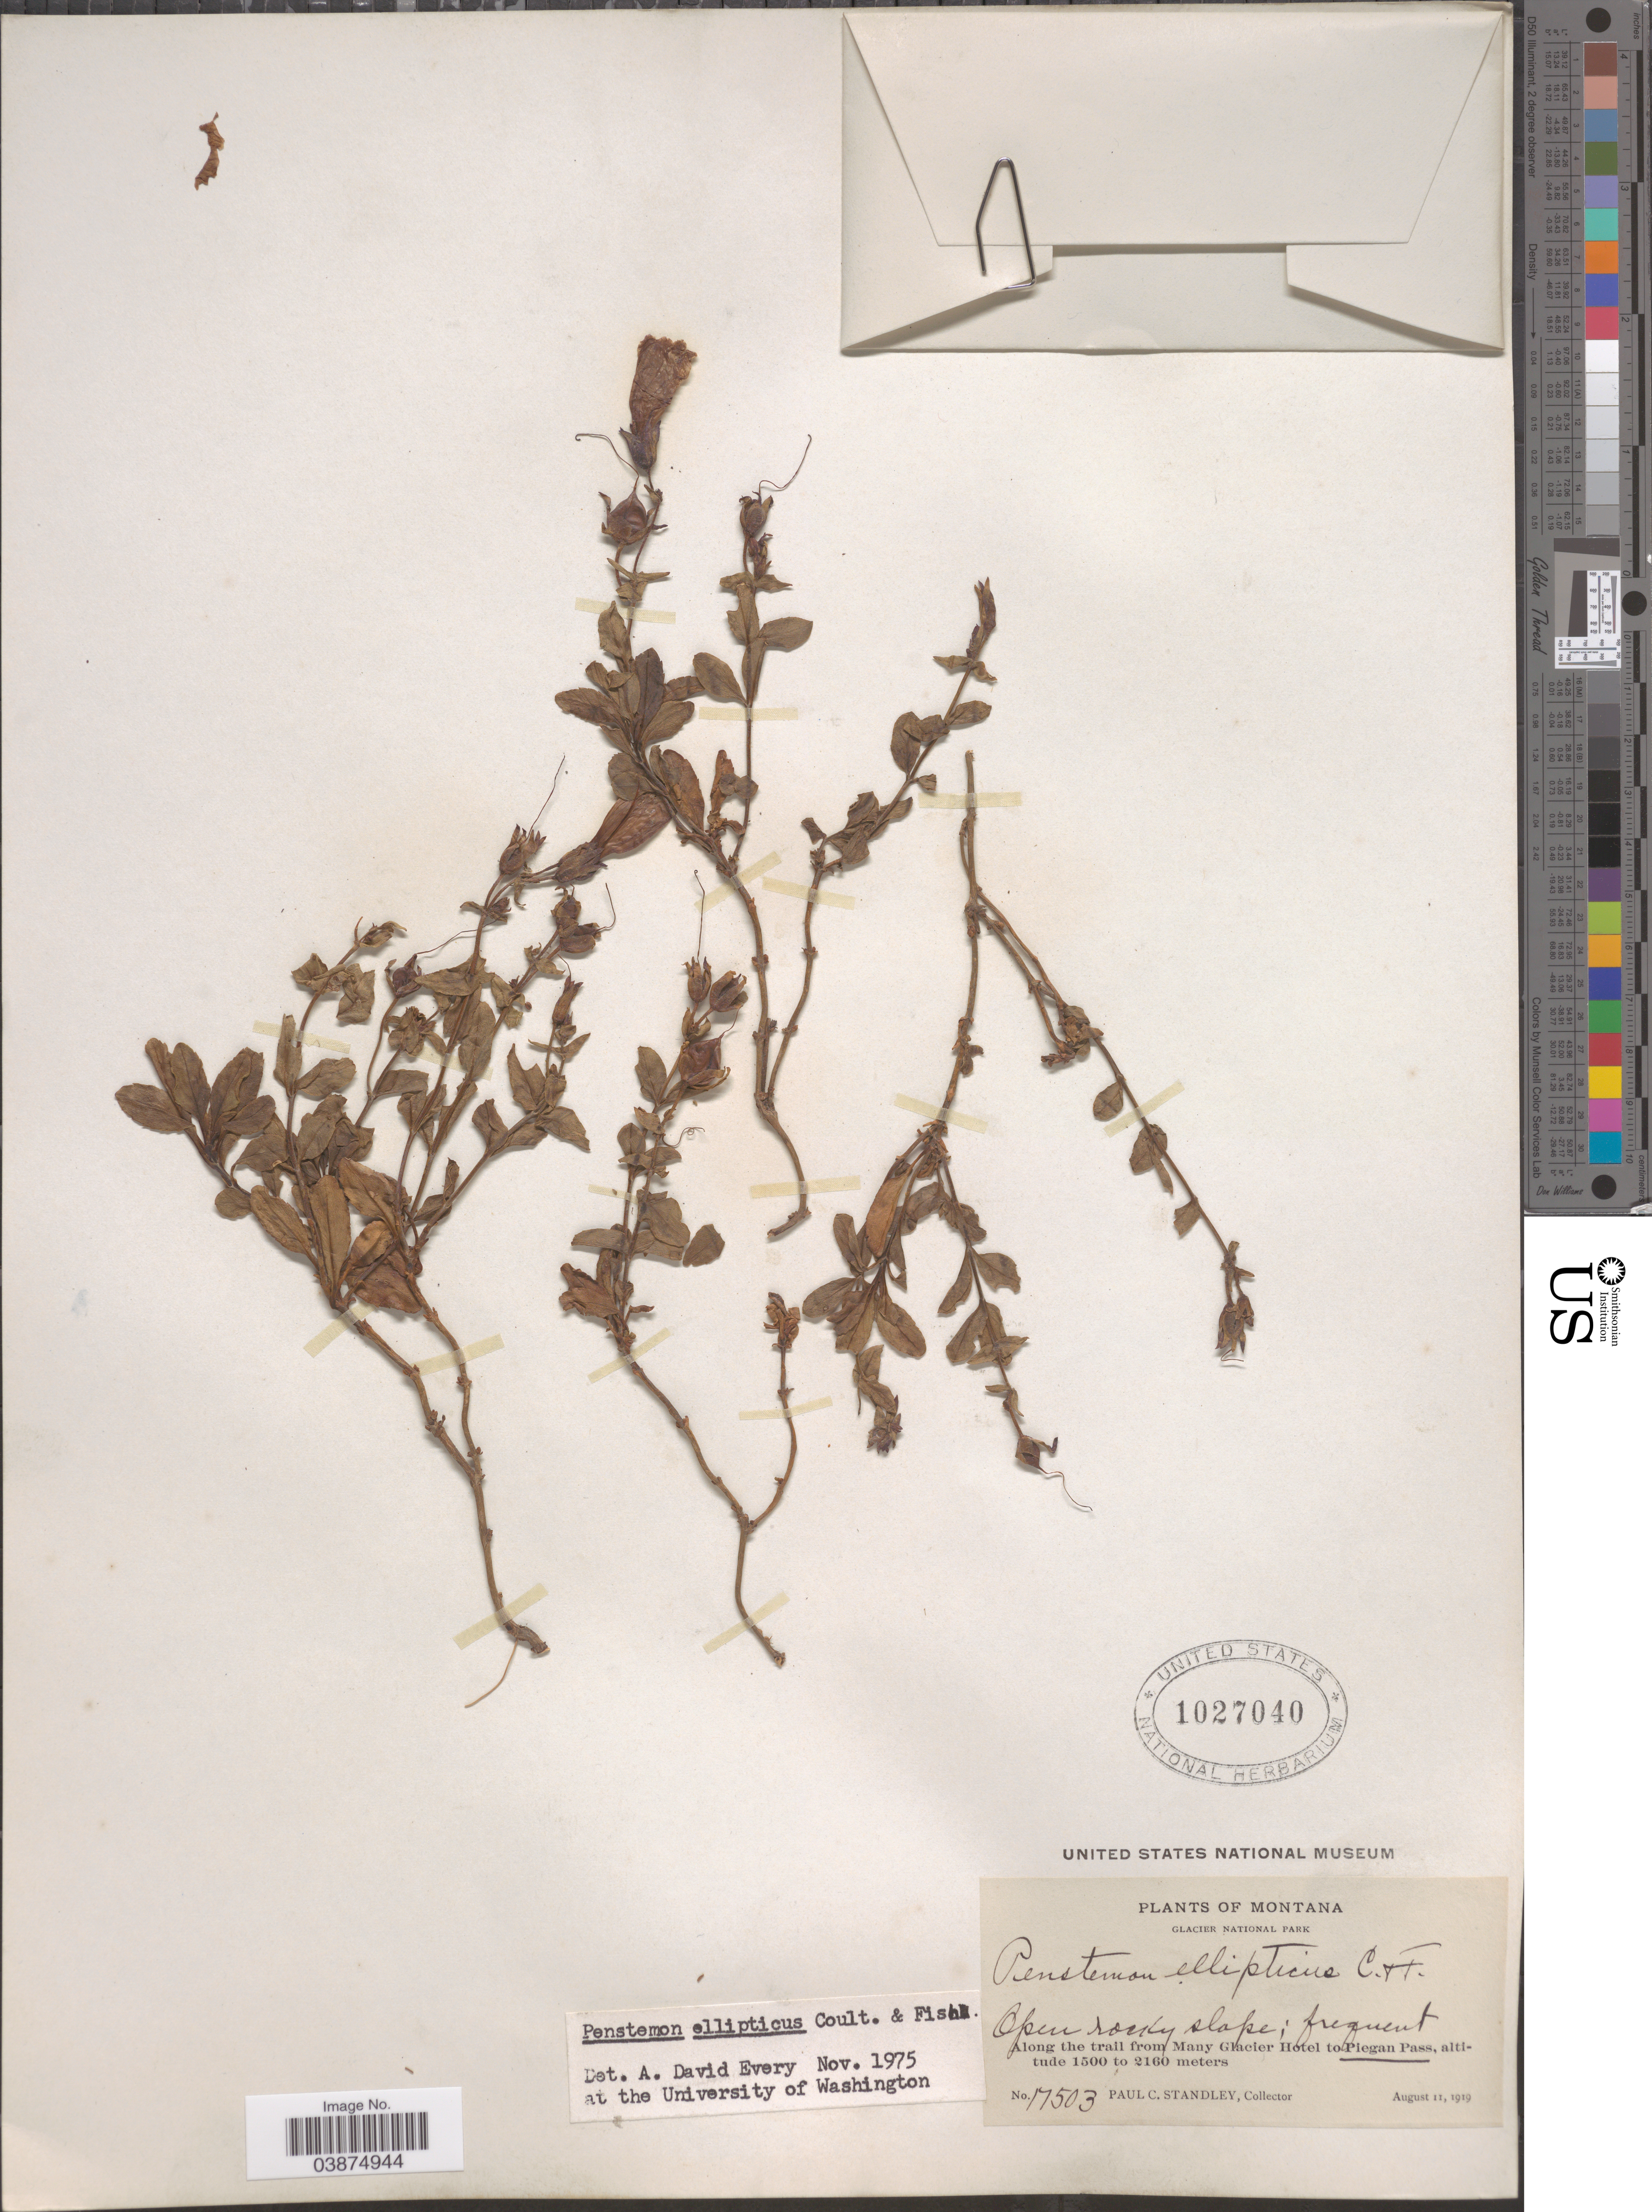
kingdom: Plantae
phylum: Tracheophyta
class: Magnoliopsida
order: Lamiales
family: Plantaginaceae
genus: Penstemon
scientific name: Penstemon ellipticus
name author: Greene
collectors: P. C. Standley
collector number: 17503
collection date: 1919-08-11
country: United States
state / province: Montana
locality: Glacier National Park. Along the trail from Many Glacier Hotel to Piegan Pass.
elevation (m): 1500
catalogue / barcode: US 1027040